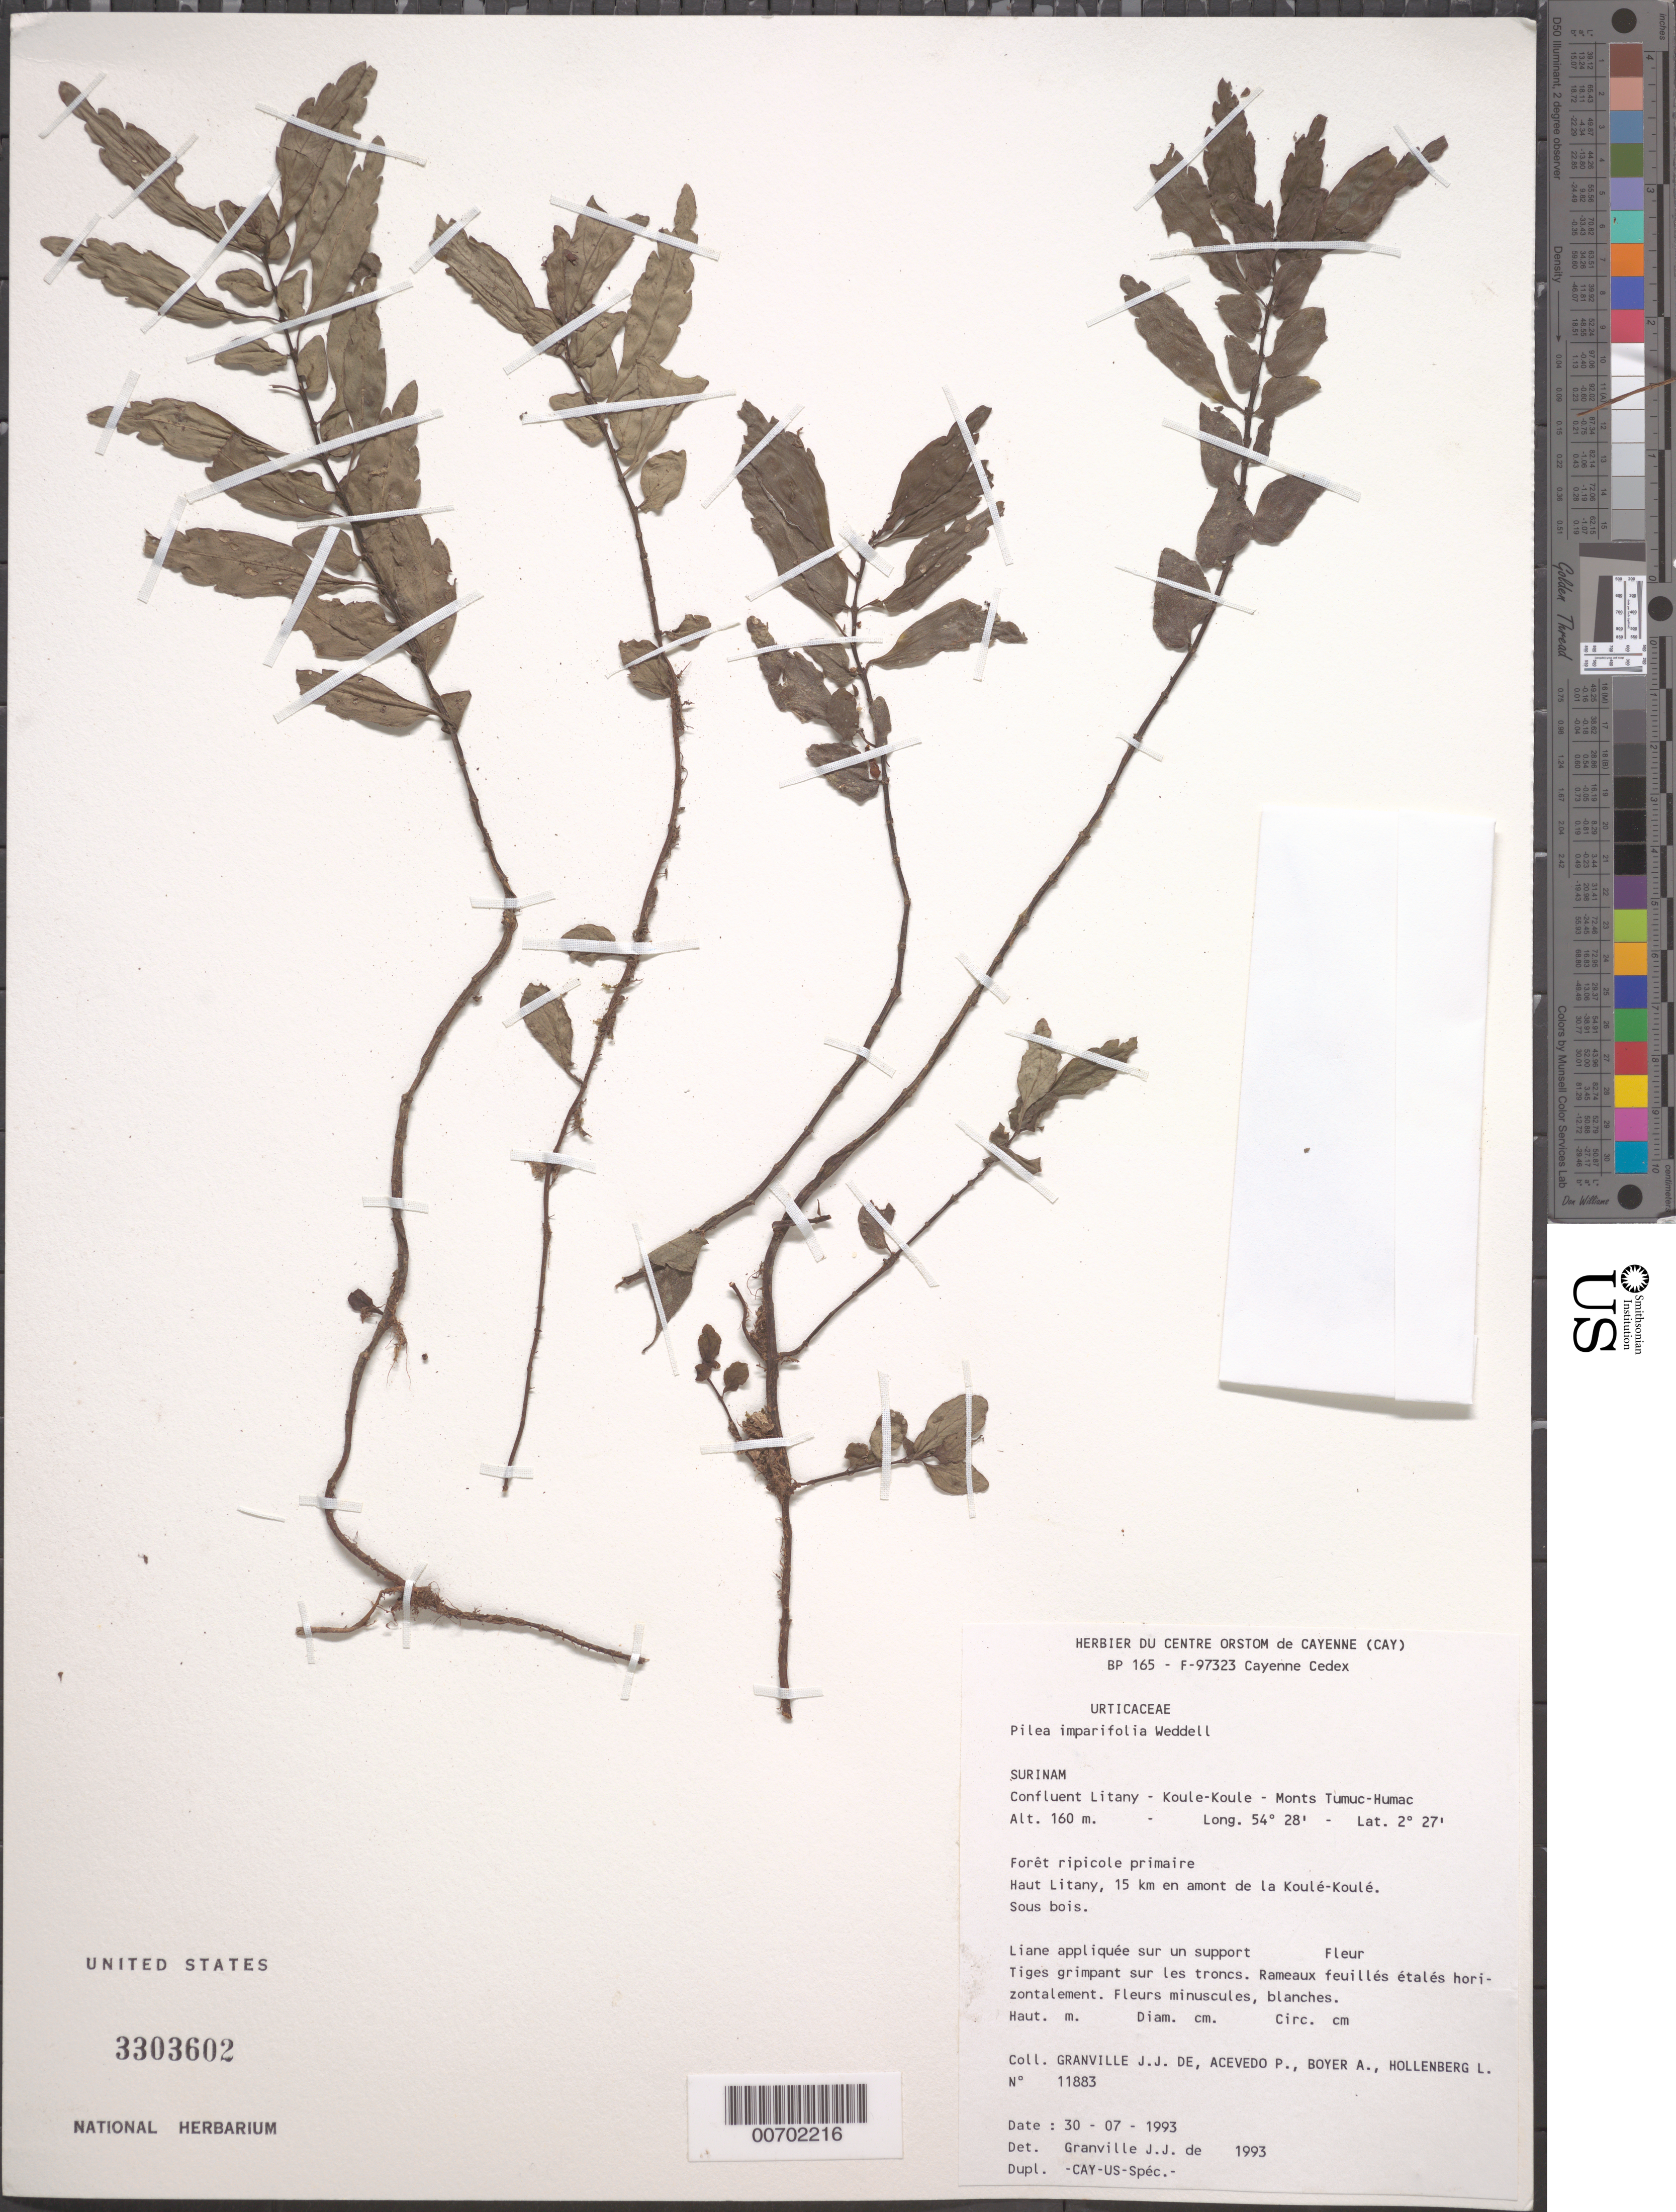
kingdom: Plantae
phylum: Tracheophyta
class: Magnoliopsida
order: Rosales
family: Urticaceae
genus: Pilea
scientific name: Pilea imparifolia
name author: Wedd.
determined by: Granville, J. J. de, (CAY), Institut de Recherche pour le Developpement (IRD) (FRENCH GUIANA)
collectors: J.-J. de Granville, P. Acevedo-Rodr., A. Boyer & L. Hollenberg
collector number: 11883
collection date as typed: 30-Jul-73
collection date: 1973-07-30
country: Suriname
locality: Litany R., confl with Koule-Koule, Monts Tumuc-Humac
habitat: Primary riparian forest, understory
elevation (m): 160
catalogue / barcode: US 3303602